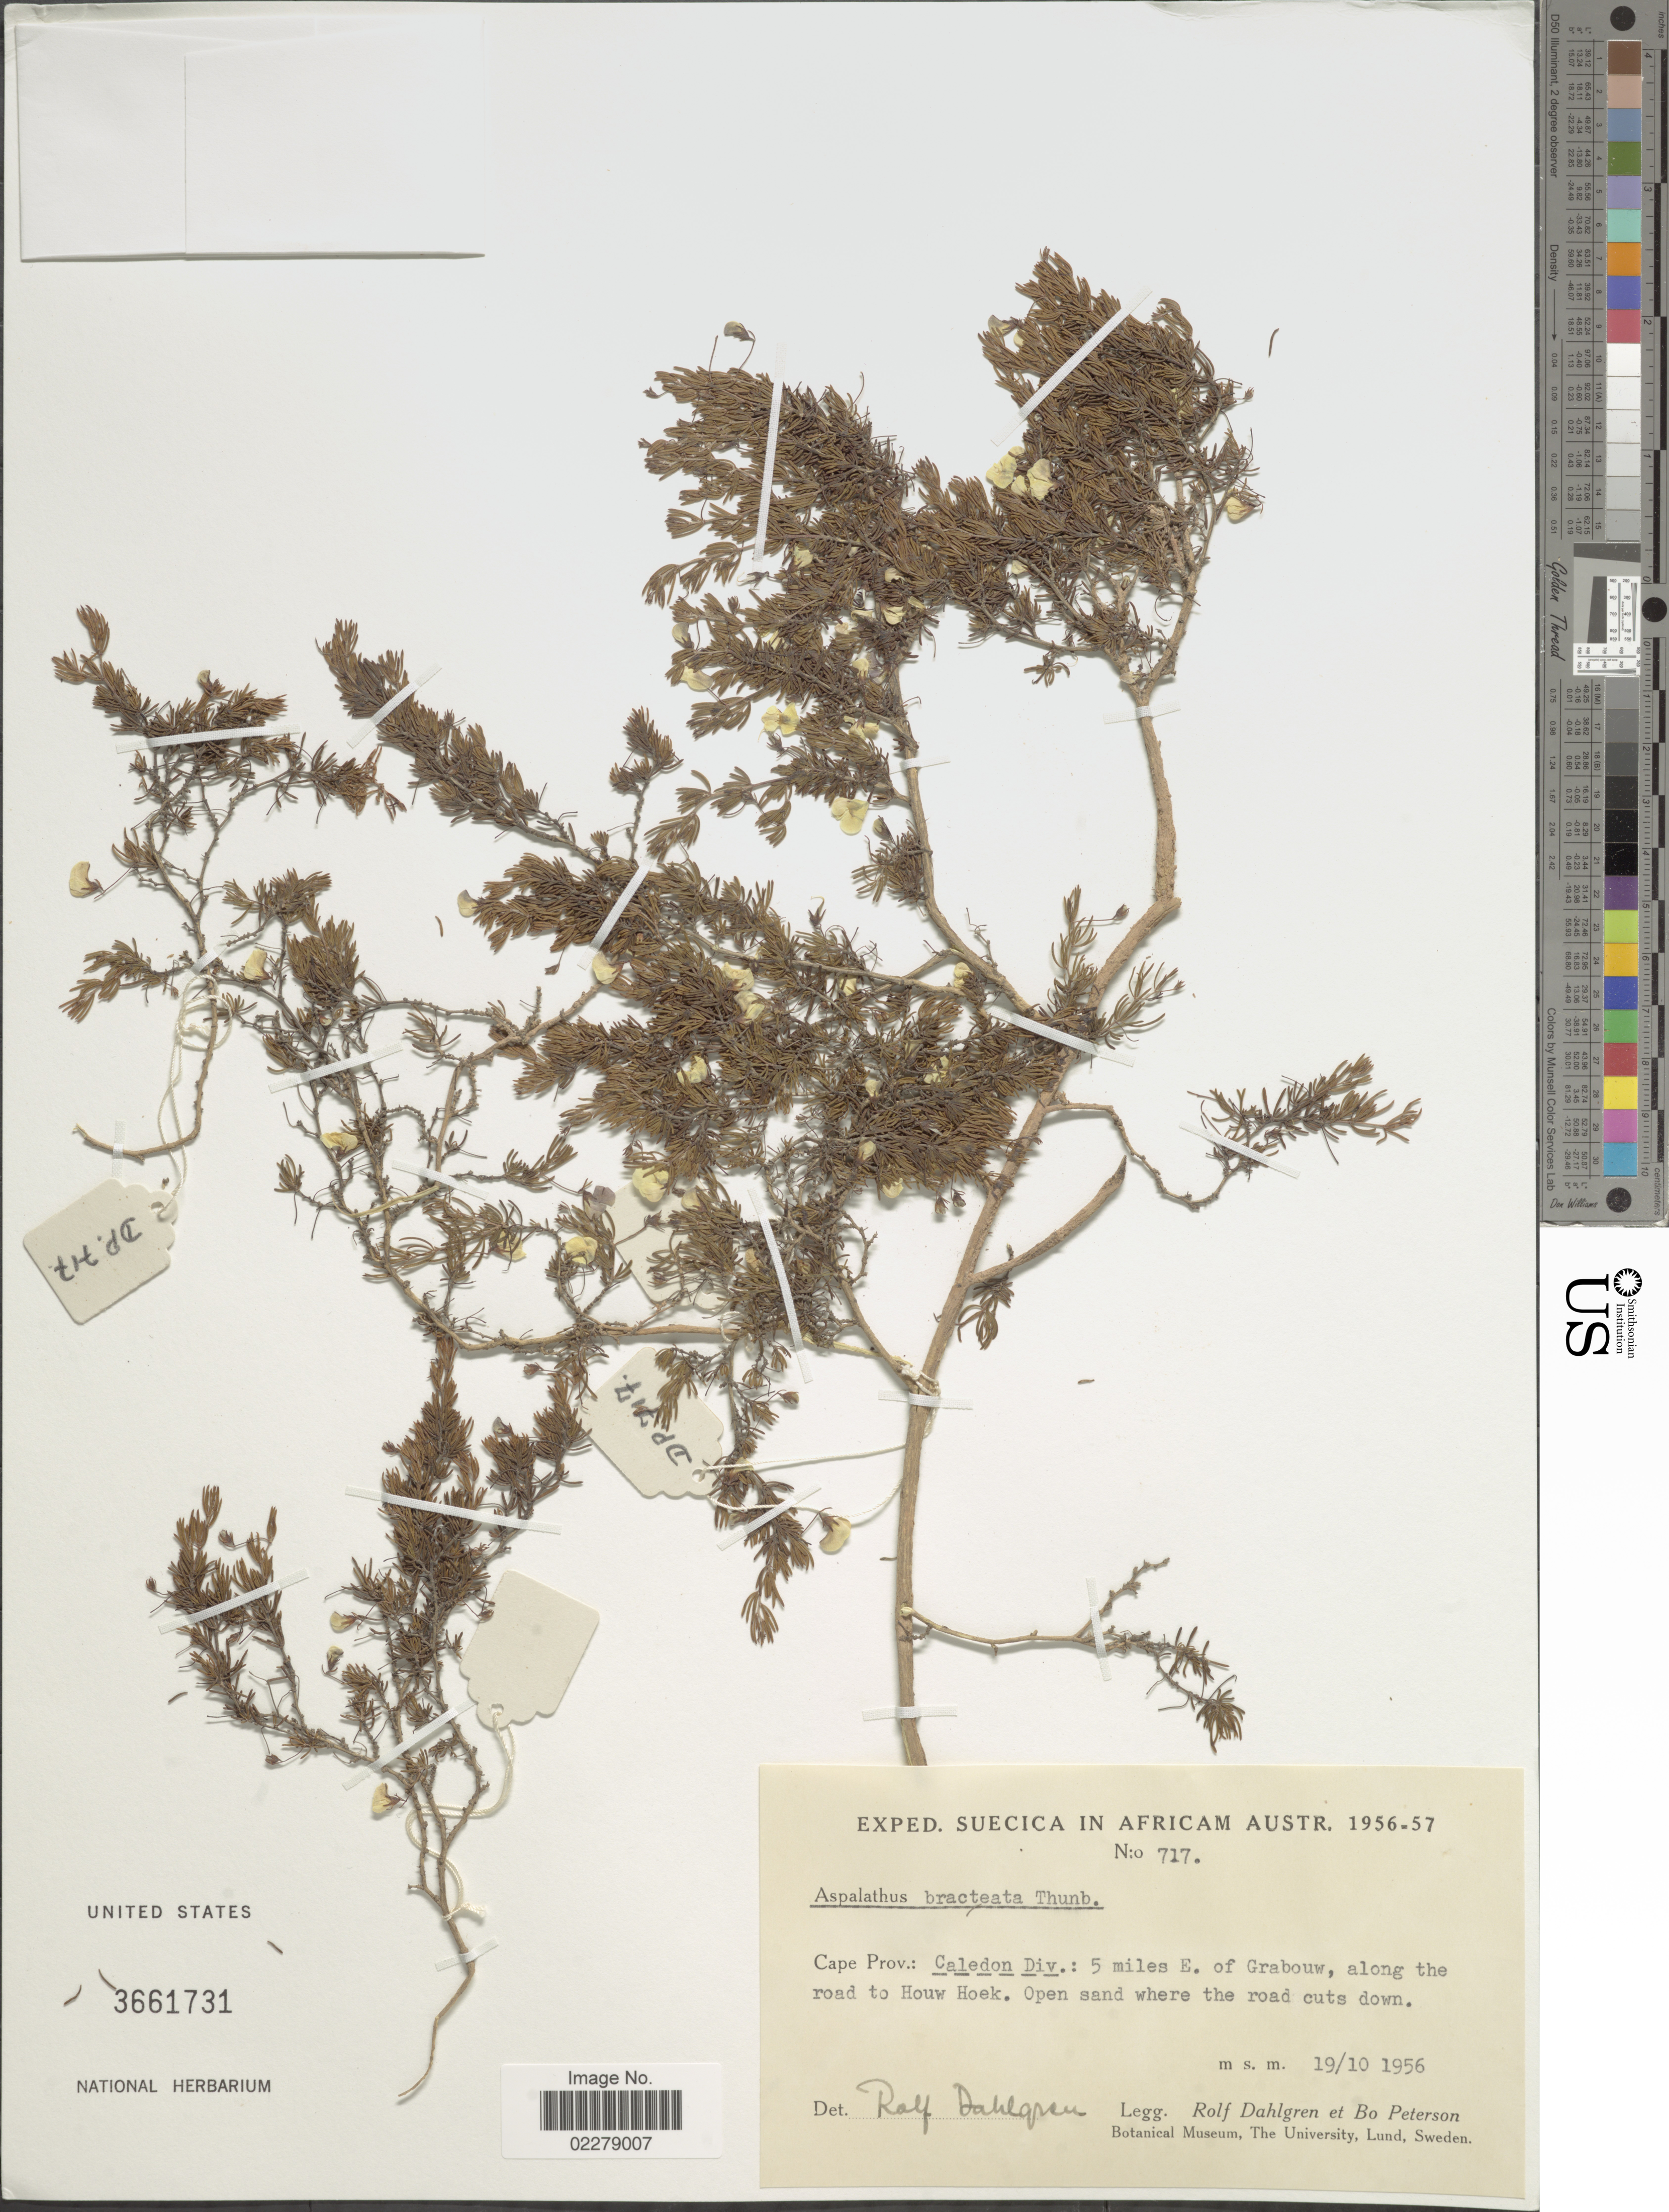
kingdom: Plantae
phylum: Tracheophyta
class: Magnoliopsida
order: Fabales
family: Fabaceae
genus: Aspalathus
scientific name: Aspalathus bracteata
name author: Thunb.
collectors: R. Dahlgren & B. H. Peterson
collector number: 717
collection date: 1956-10-19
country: South Africa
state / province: Western Cape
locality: Caledon Div.: 5 miles E. of Grabouw, along the road to Houw Hoek.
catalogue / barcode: US 3661731